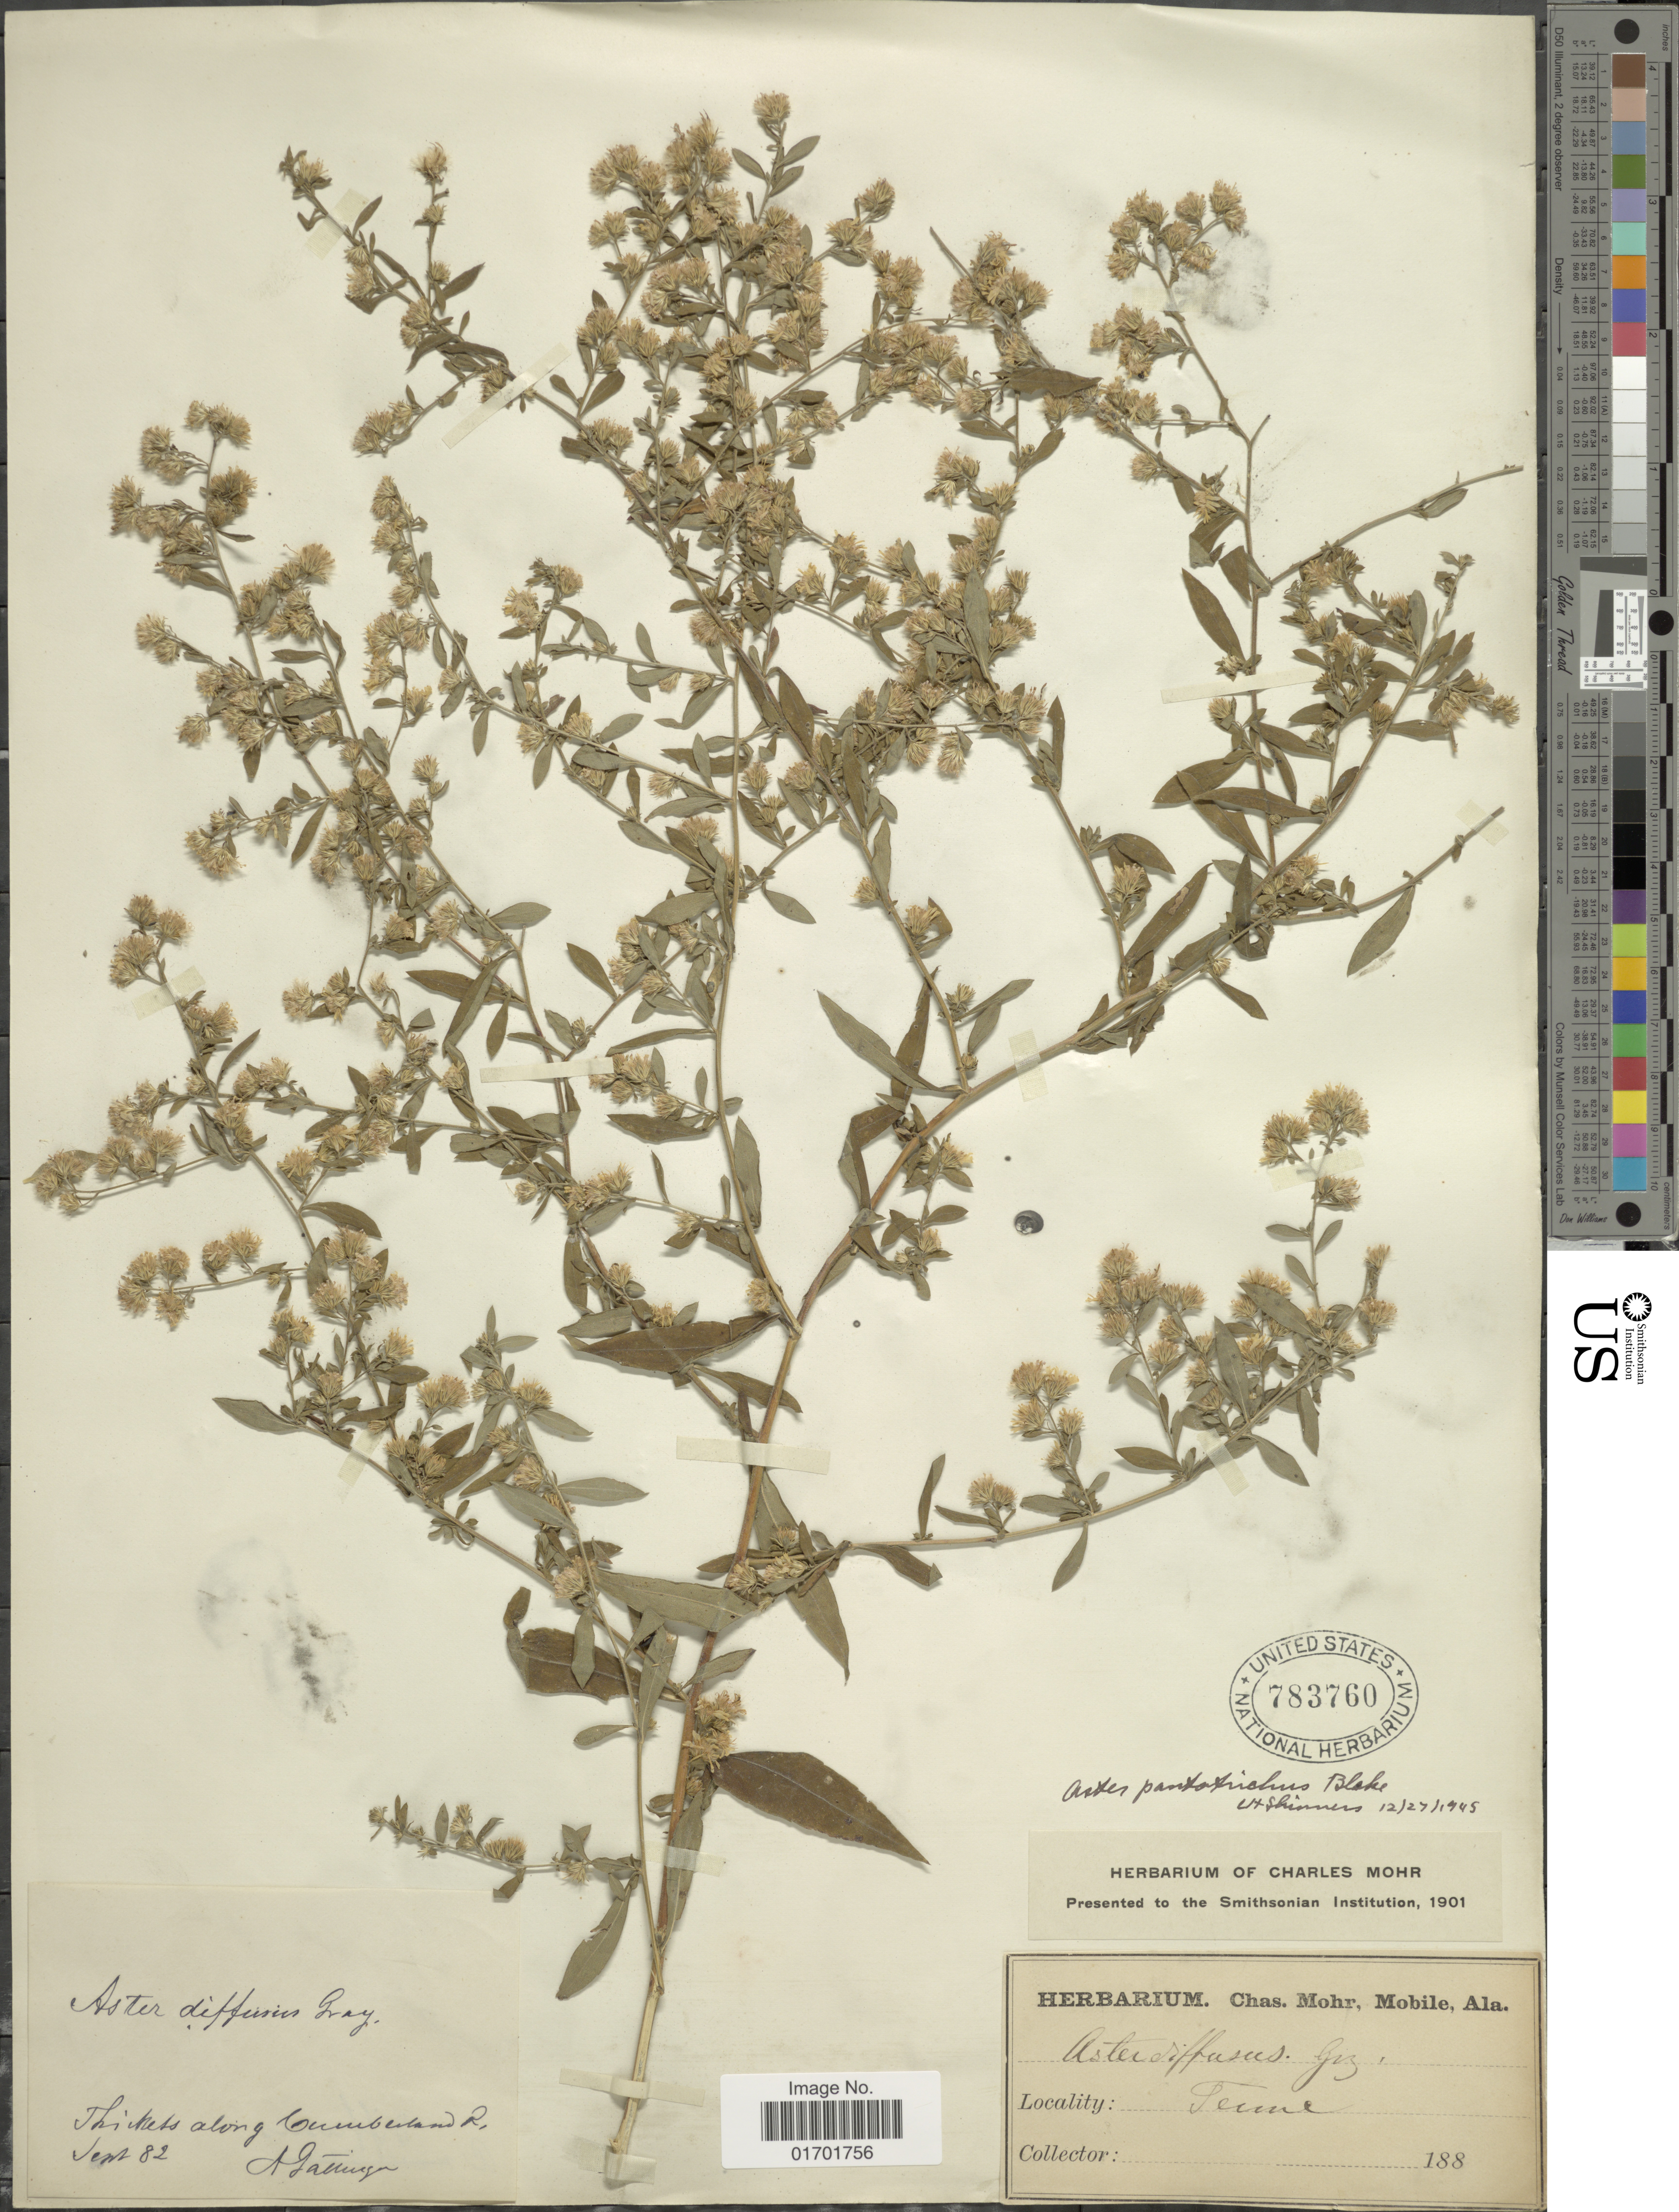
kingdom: Plantae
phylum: Tracheophyta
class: Magnoliopsida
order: Asterales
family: Asteraceae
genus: Symphyotrichum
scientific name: Symphyotrichum ontarionis var. ontarionis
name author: (Wiegand) G.L. Nesom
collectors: A. Gattinger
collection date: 1882-09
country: United States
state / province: Tennessee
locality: Thickets along cumberland.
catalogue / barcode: US 873760